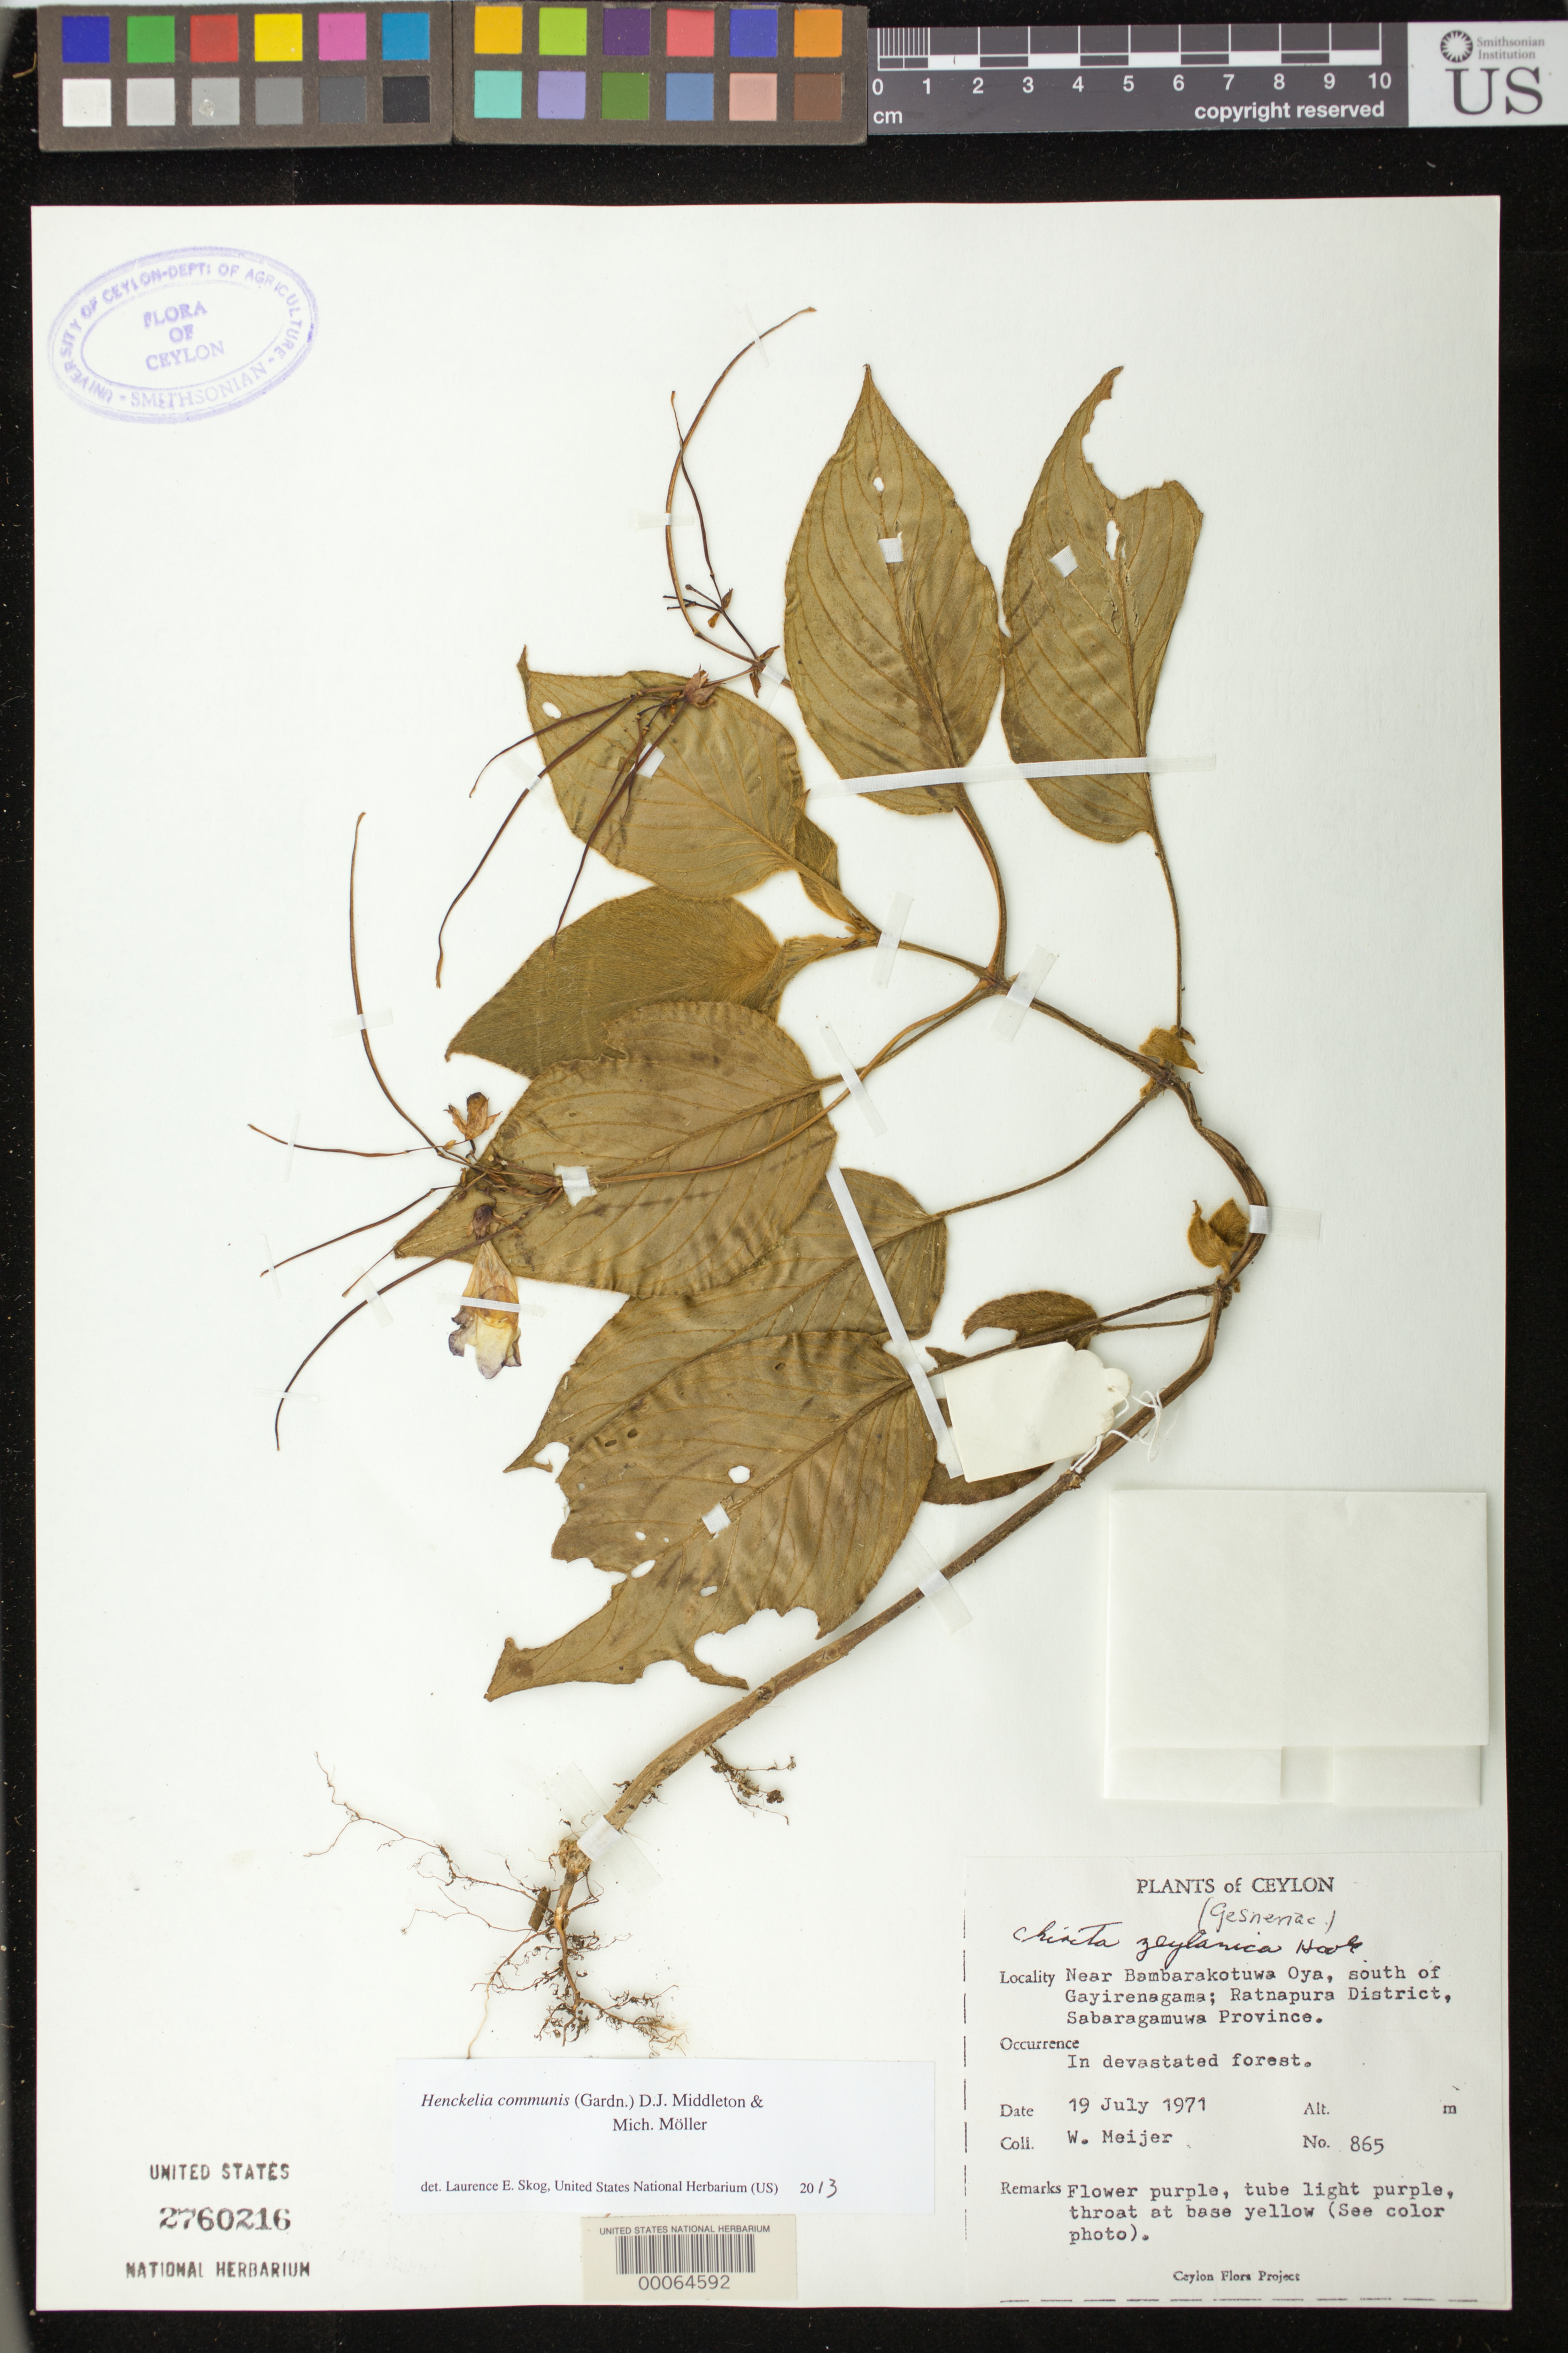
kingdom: Plantae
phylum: Tracheophyta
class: Magnoliopsida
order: Lamiales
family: Gesneriaceae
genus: Henckelia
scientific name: Henckelia communis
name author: (Gardner) D.J. Middleton & Mich. Möller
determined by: Skog, Laurence E.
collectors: W. Meijer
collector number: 865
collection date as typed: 19 Jul 1971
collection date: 1971-07-19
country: Sri Lanka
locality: Near bambarakotuwa oya, s of gayirenagama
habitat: In devastated forest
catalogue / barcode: US 2760216